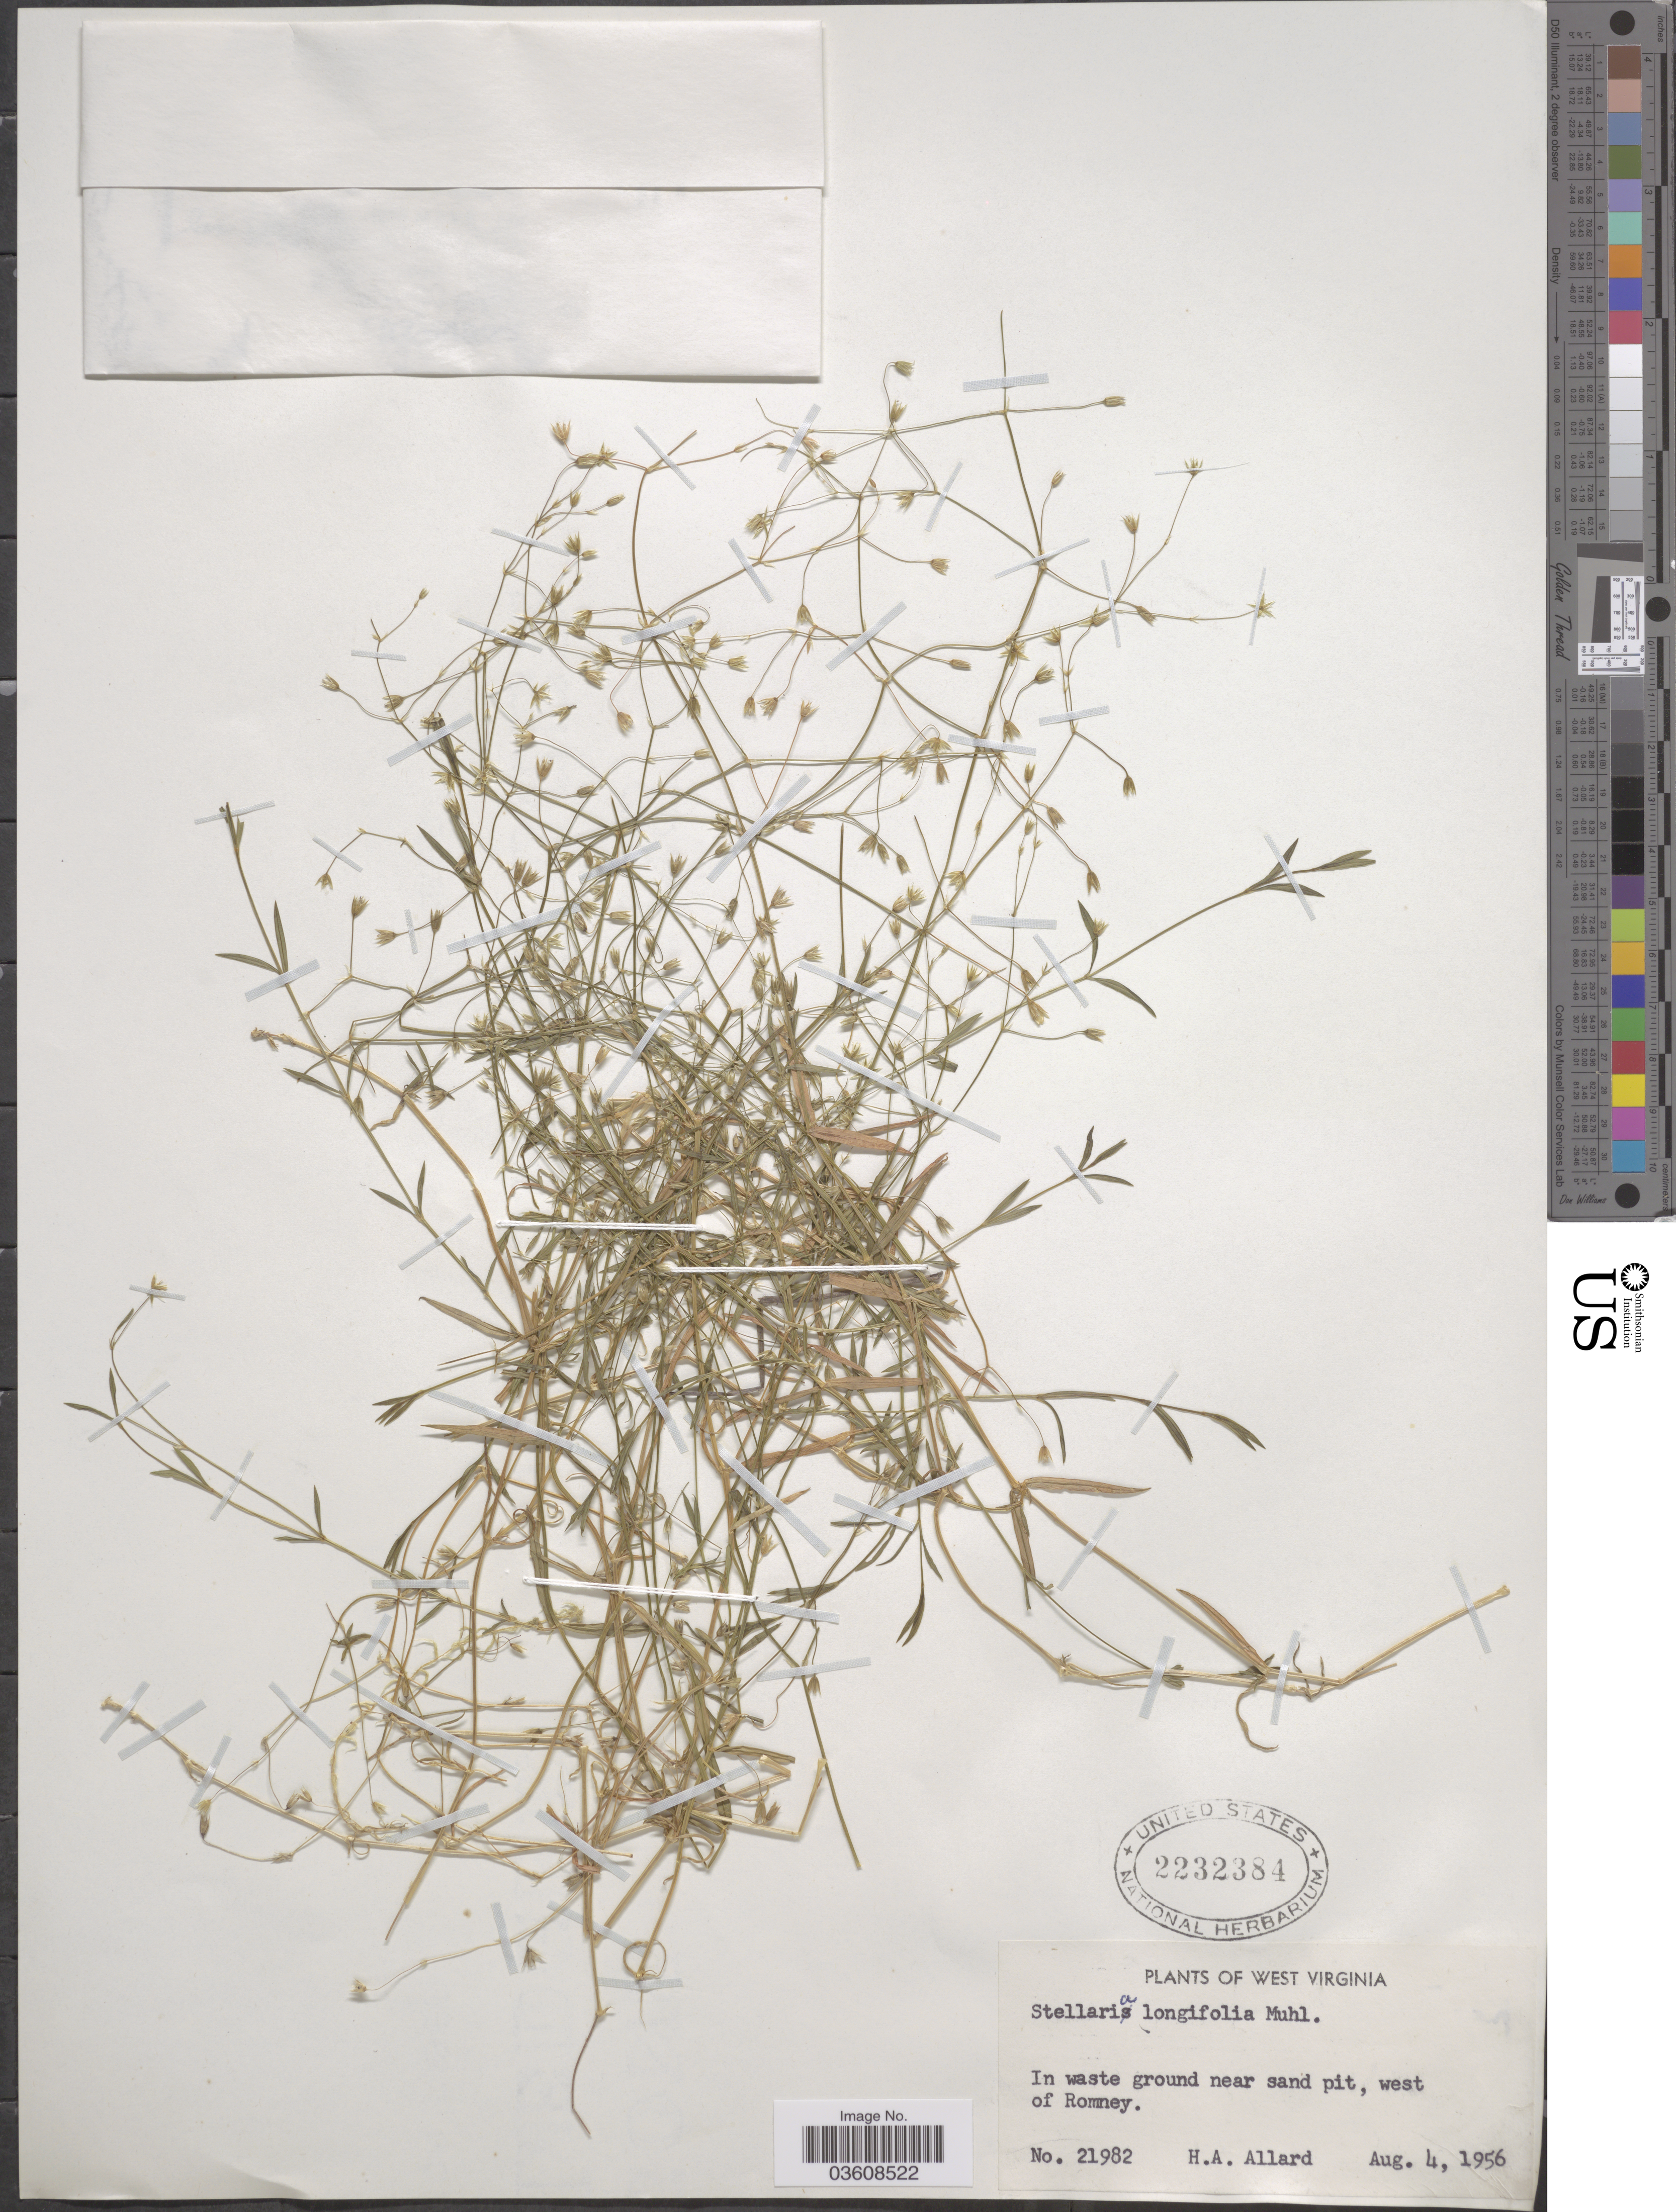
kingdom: Plantae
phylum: Tracheophyta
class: Magnoliopsida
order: Caryophyllales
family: Caryophyllaceae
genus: Stellaria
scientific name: Stellaria longifolia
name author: Muhl. ex Willd.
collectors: H. A. Allard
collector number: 21982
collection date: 1956-08-04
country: United States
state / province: West Virginia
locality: In waste ground near sand pit, west of Romney.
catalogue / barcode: US 2232384